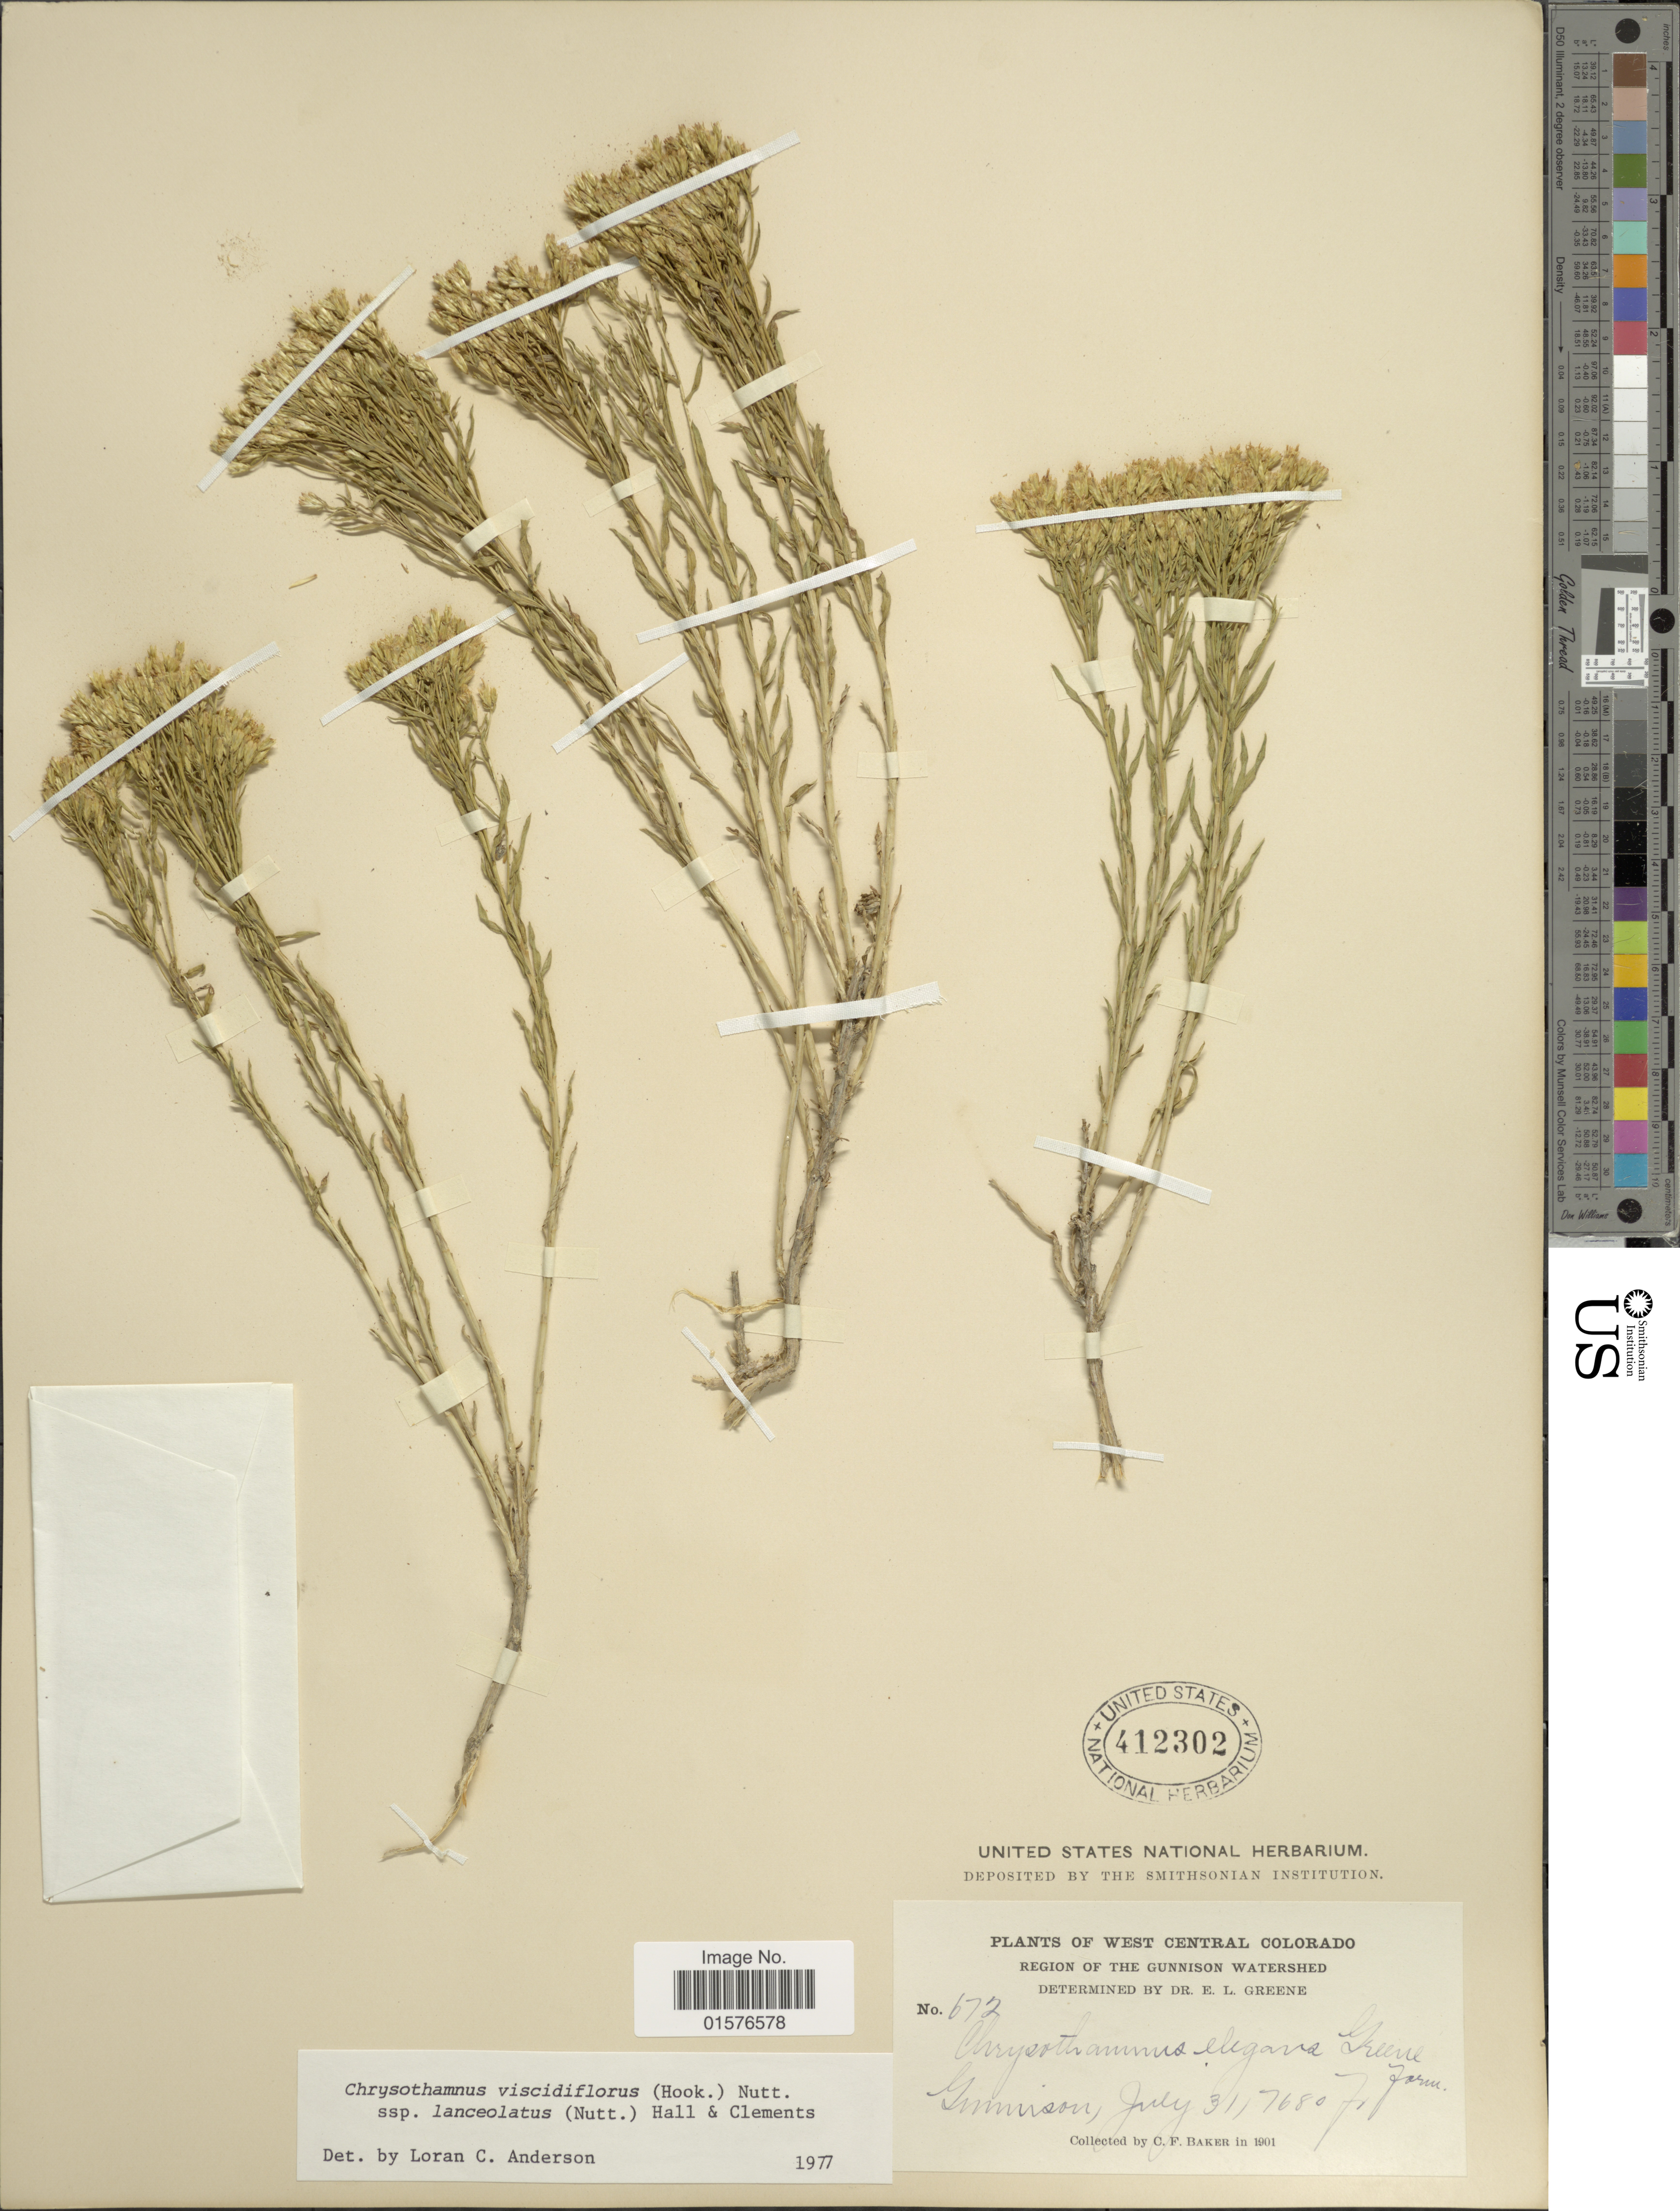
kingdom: Plantae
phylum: Tracheophyta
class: Magnoliopsida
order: Asterales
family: Asteraceae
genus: Chrysothamnus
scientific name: Chrysothamnus viscidiflorus subsp. lanceolatus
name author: (Nutt.) H.M. Hall & Clem.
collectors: C. F. Baker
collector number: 672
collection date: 1901-07-31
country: United States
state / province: Colorado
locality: West Central Colorado, Region of the Gunnison Watershed, Gunnison.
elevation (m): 2341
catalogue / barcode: US 412302